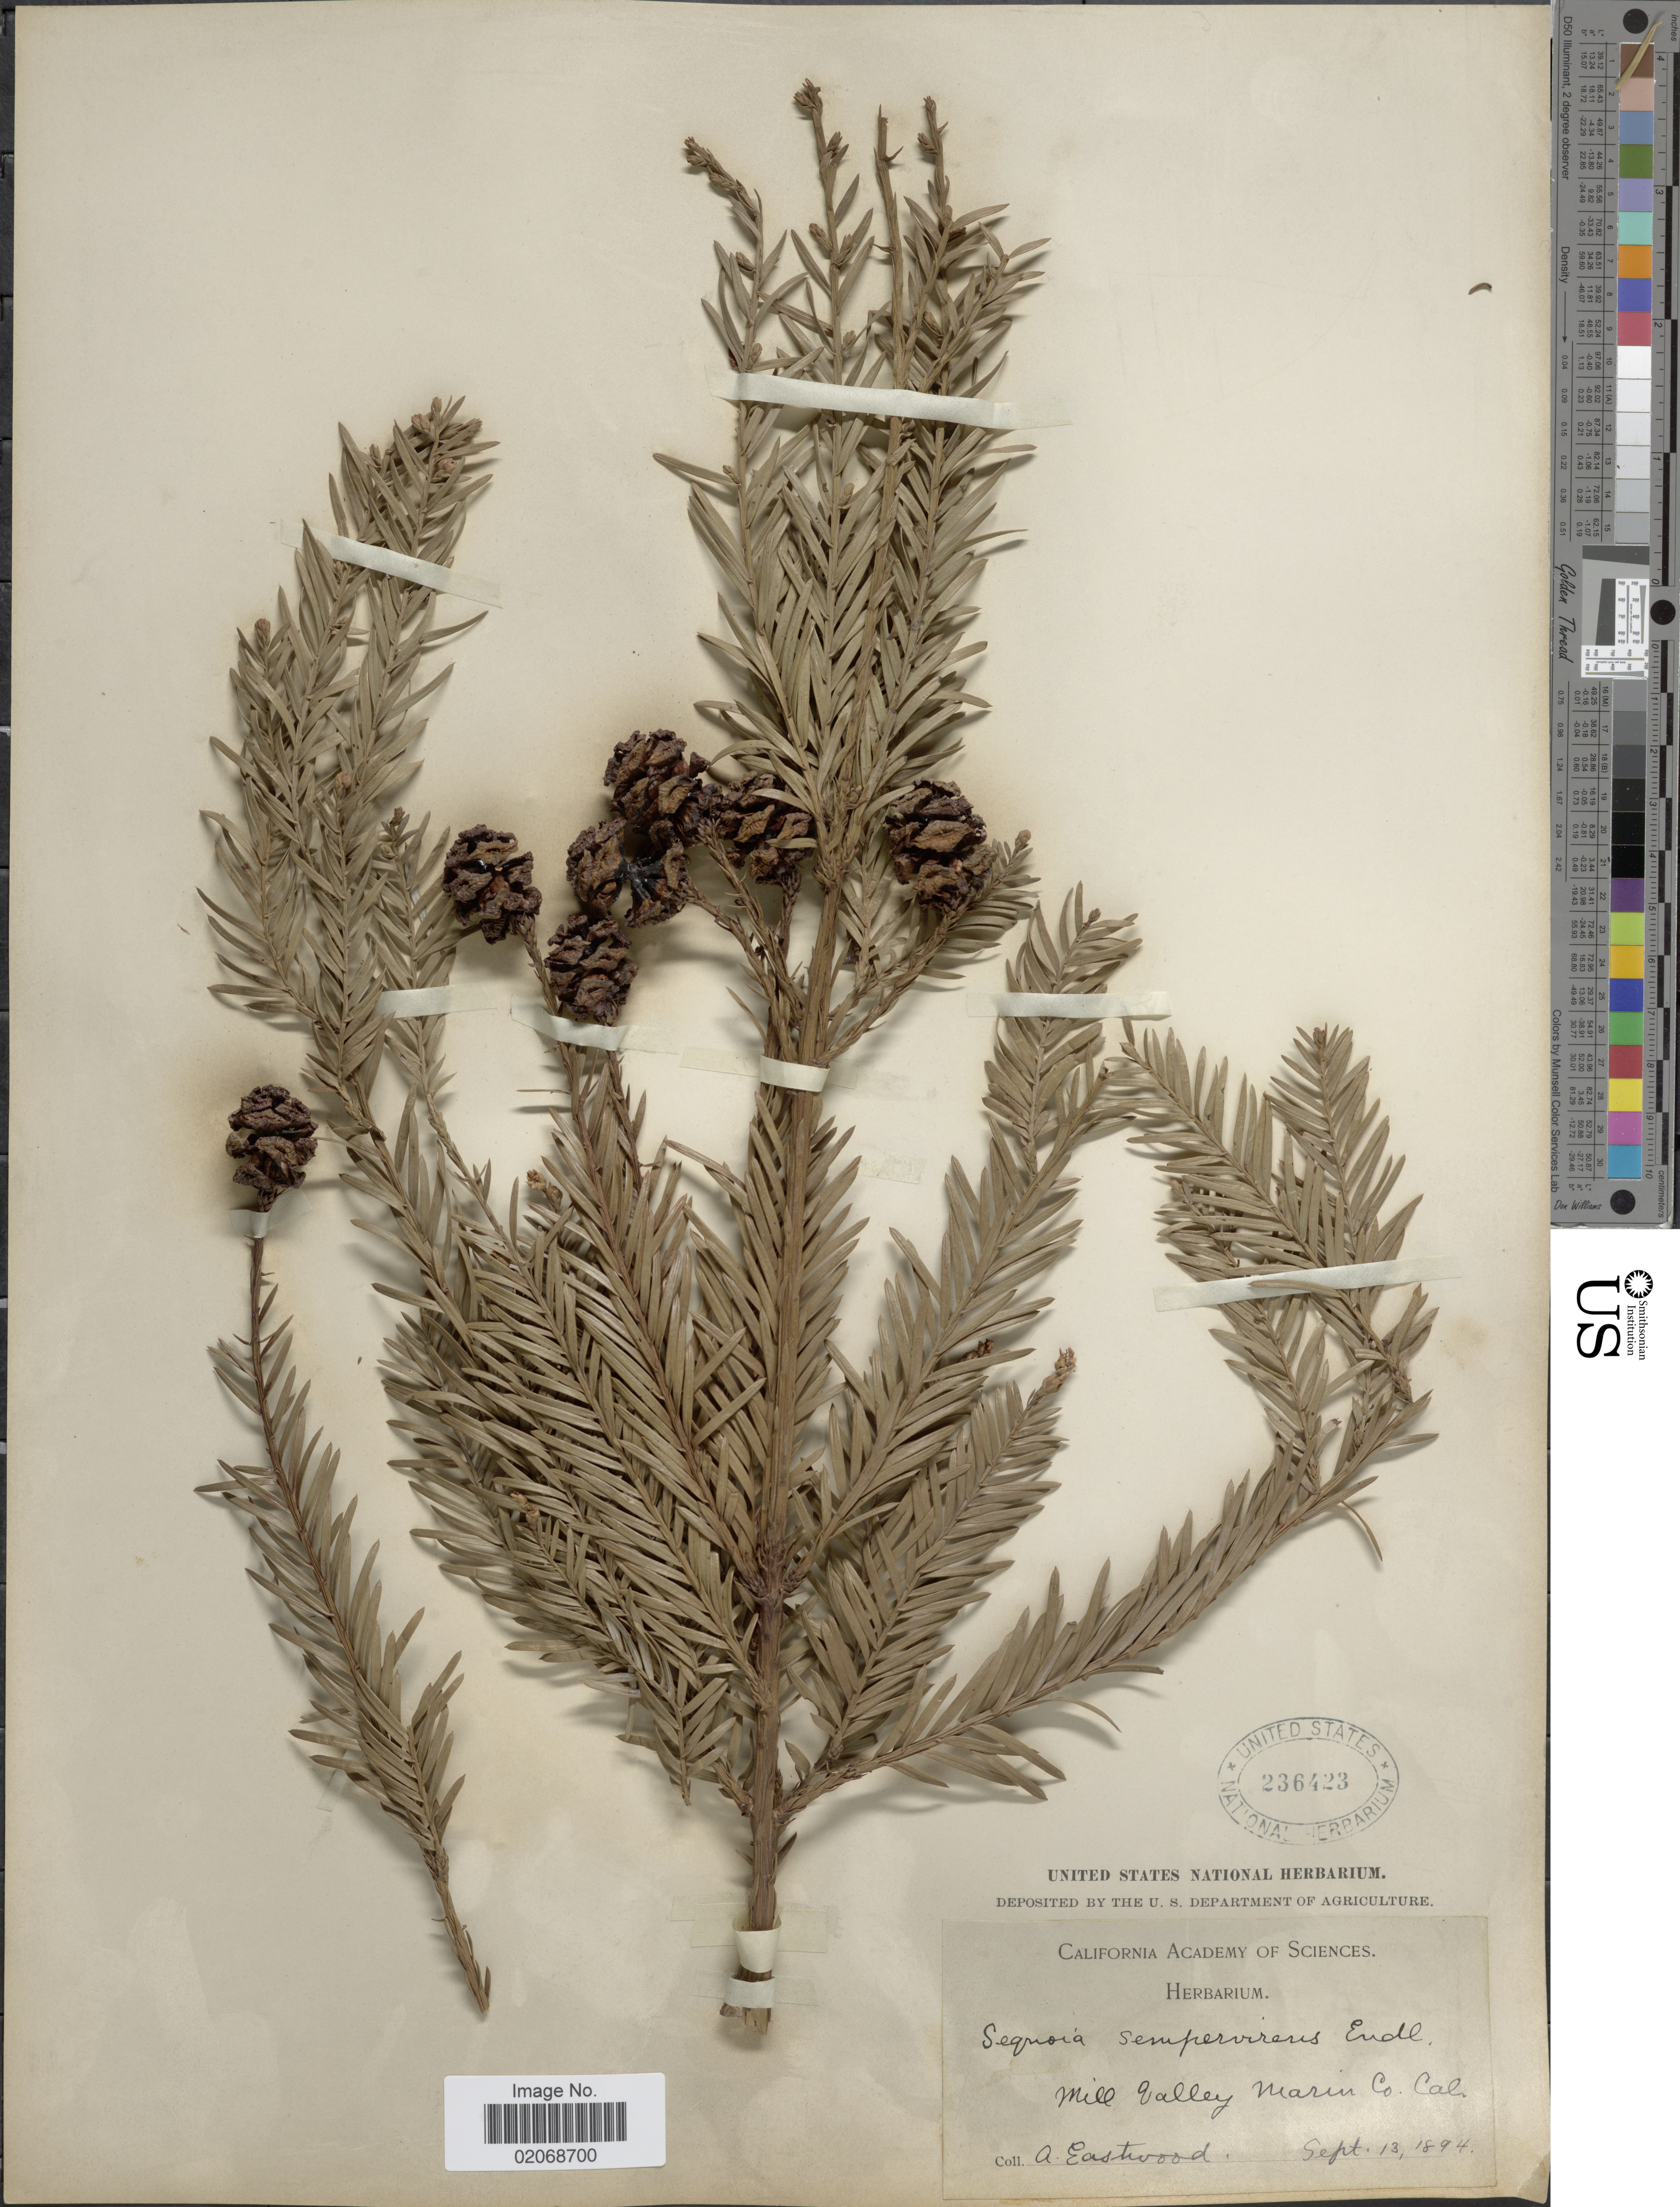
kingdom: Plantae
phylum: Tracheophyta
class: Pinopsida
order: Pinales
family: Cupressaceae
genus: Sequoia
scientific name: Sequoia sempervirens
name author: (D. Don) Endl.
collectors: A. Eastwood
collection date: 1894-09-13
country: United States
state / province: California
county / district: Marin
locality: Mill Valley Marin Co.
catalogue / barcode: US 236423